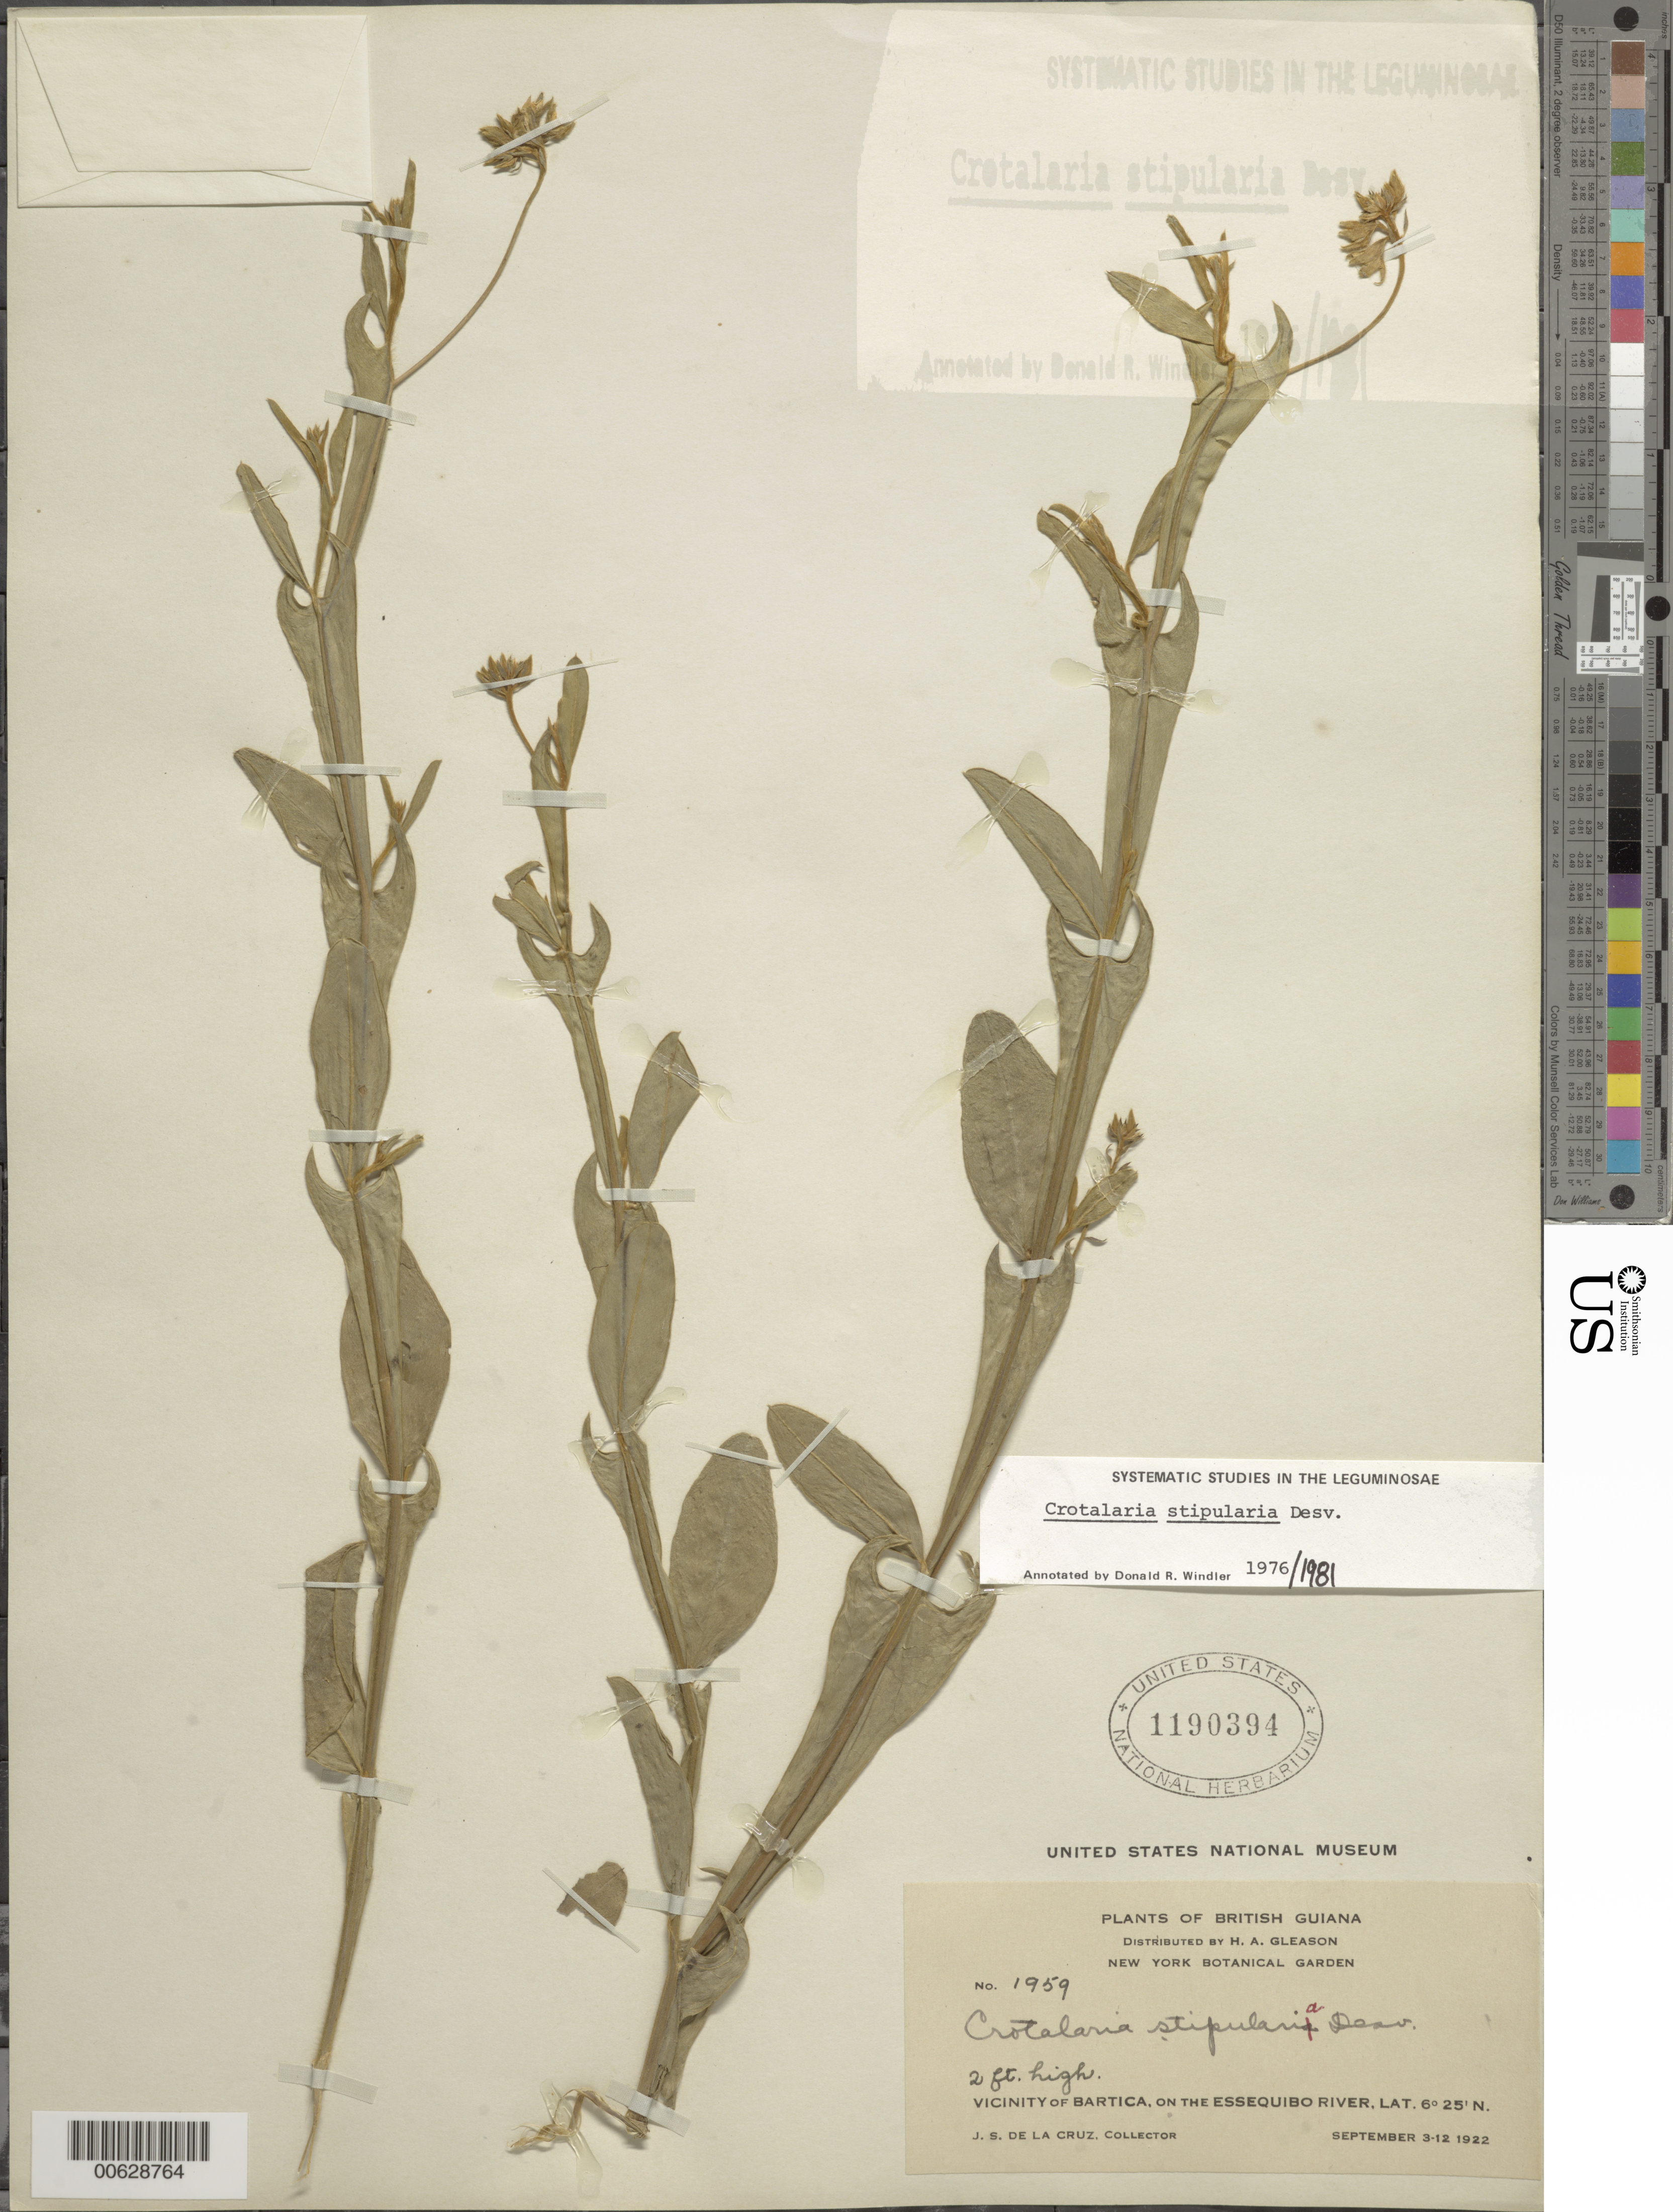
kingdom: Plantae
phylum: Tracheophyta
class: Magnoliopsida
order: Fabales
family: Fabaceae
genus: Crotalaria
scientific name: Crotalaria stipularia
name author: Desv.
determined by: Windler, D. R.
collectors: J. S. de la Cruz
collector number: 1959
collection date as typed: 3-Sep-22 to 12-Sep-22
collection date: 1922-09-03/1922-09-12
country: Guyana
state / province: Cuyuni-Mazaruni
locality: Bartica, vic., on the Essequibo River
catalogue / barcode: US 1190394